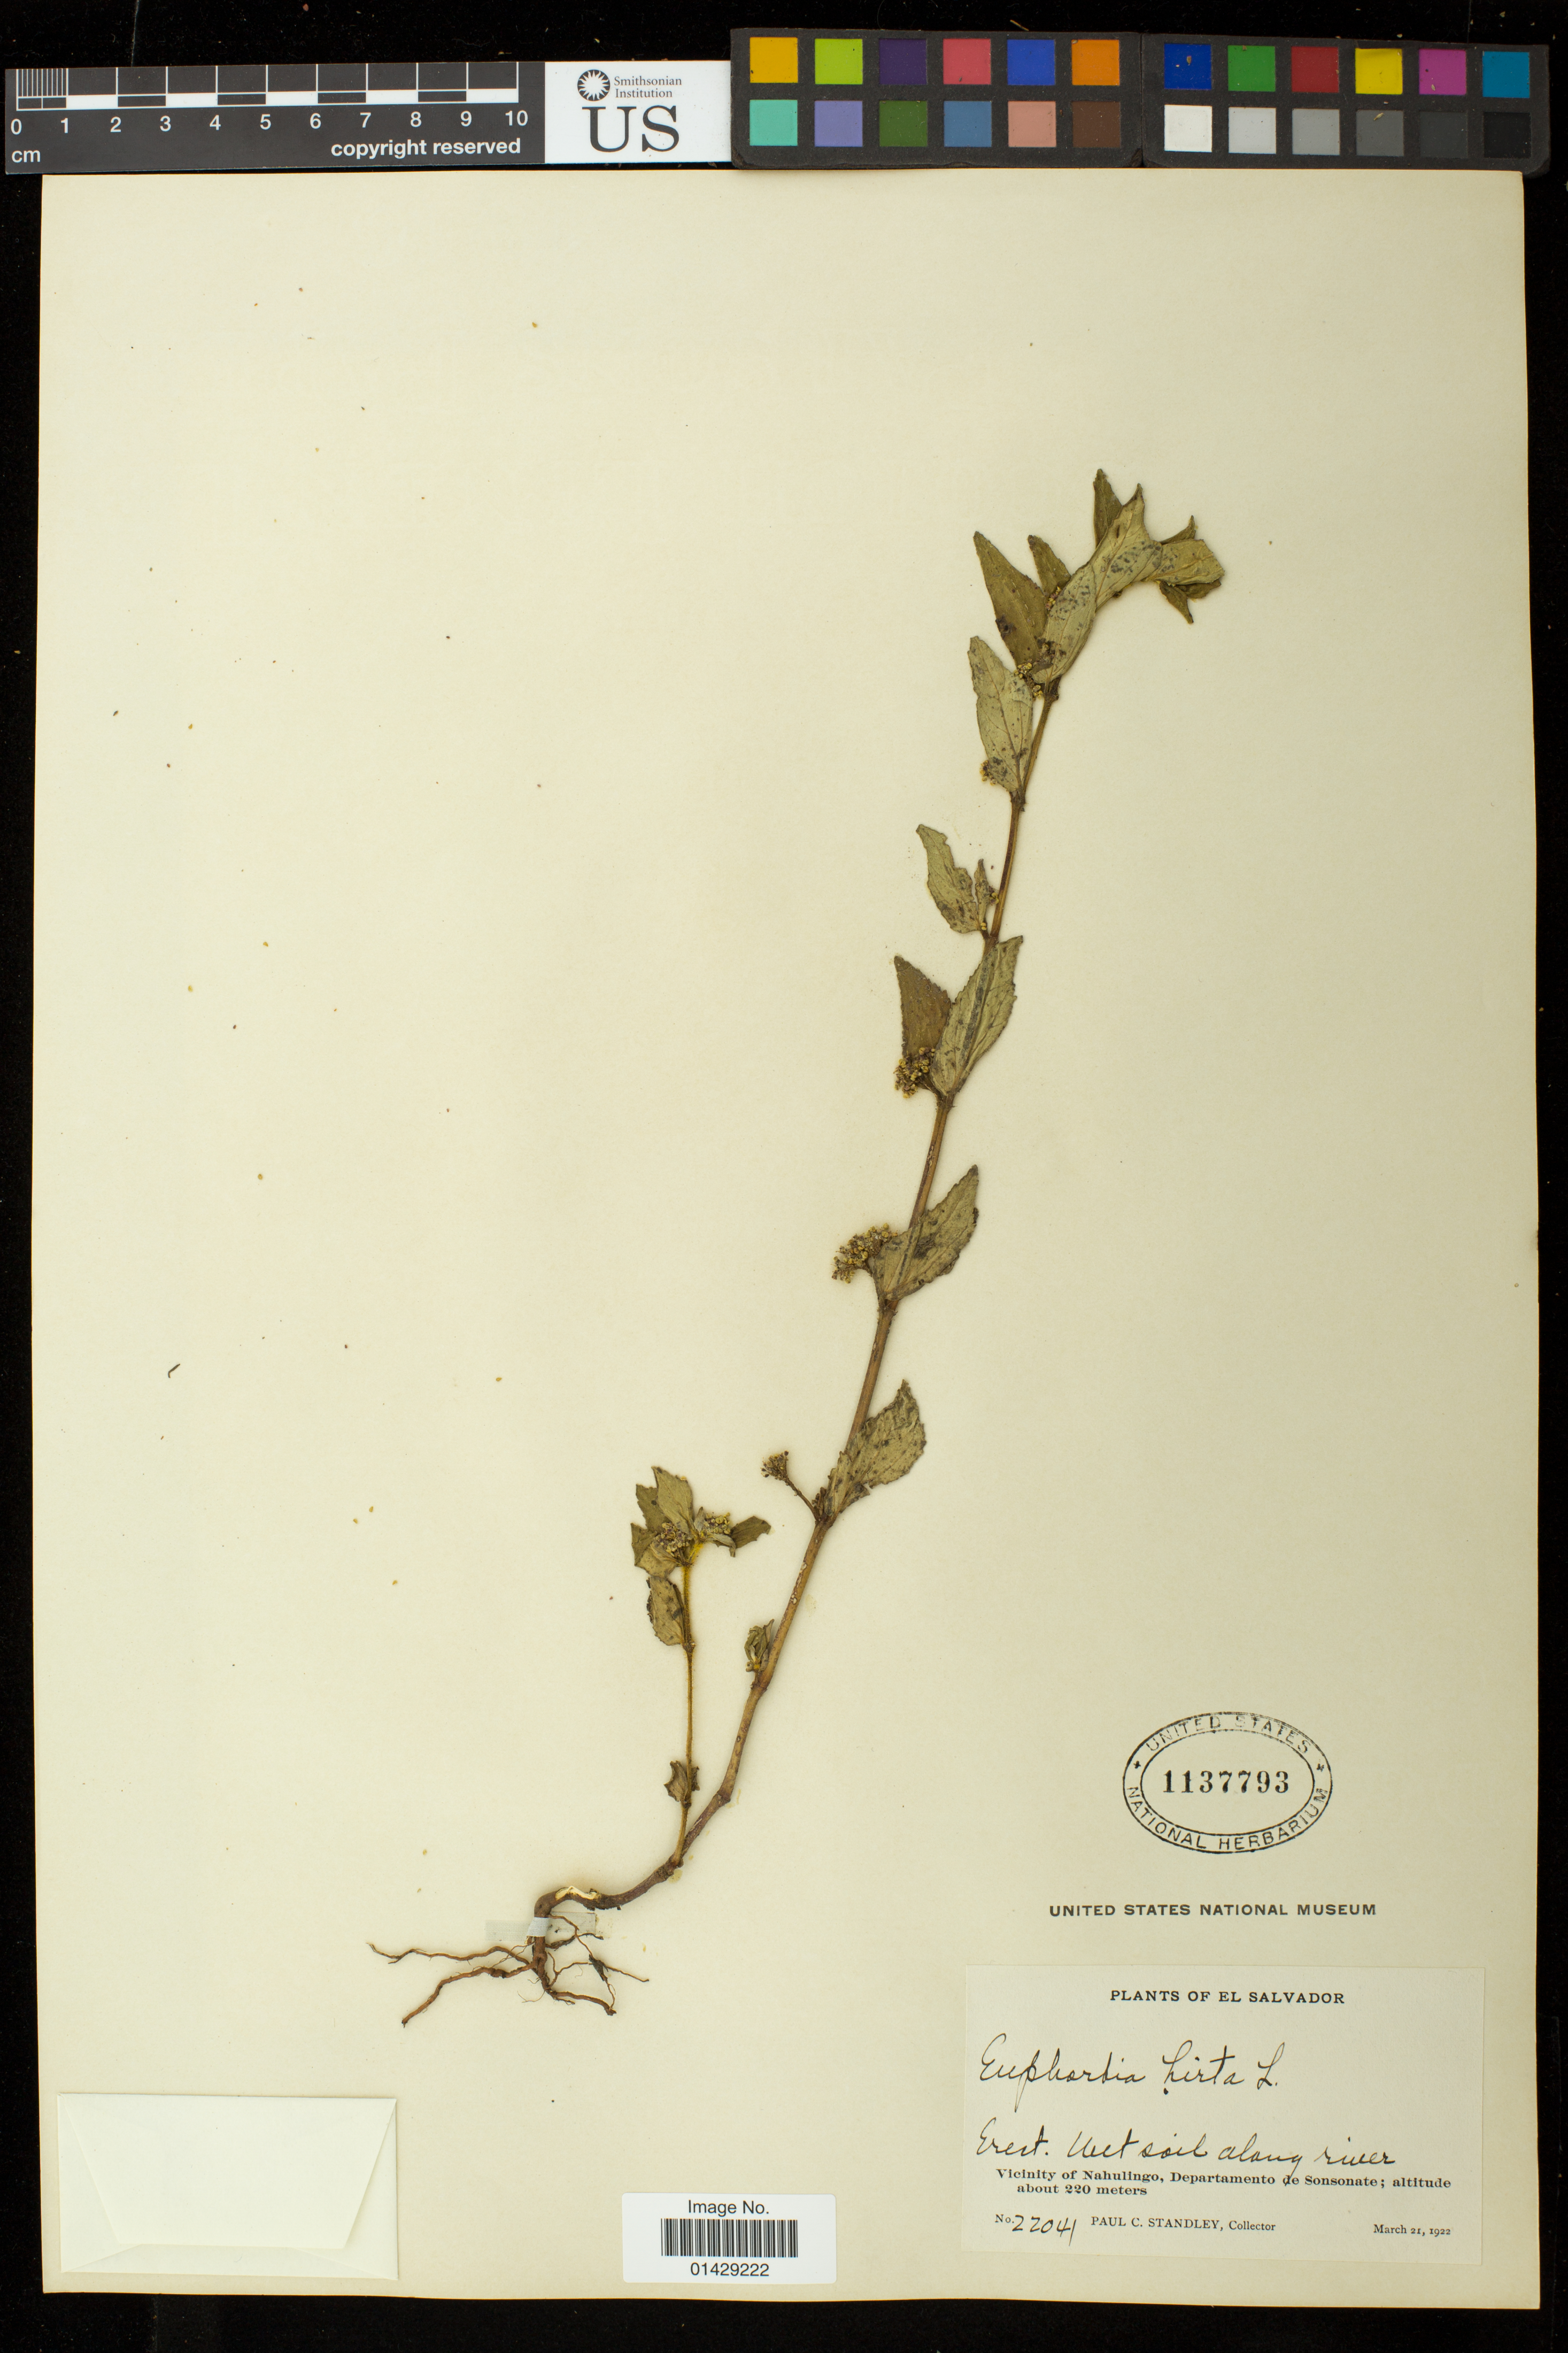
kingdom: Plantae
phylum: Tracheophyta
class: Magnoliopsida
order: Malpighiales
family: Euphorbiaceae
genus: Euphorbia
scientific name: Euphorbia hirta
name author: L.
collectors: P. C. Standley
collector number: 22041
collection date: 1922-03-21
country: El Salvador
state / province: Sonsonate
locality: Wet soil along river.; Vicinity of Nahulingo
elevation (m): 220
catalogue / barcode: US 1137793